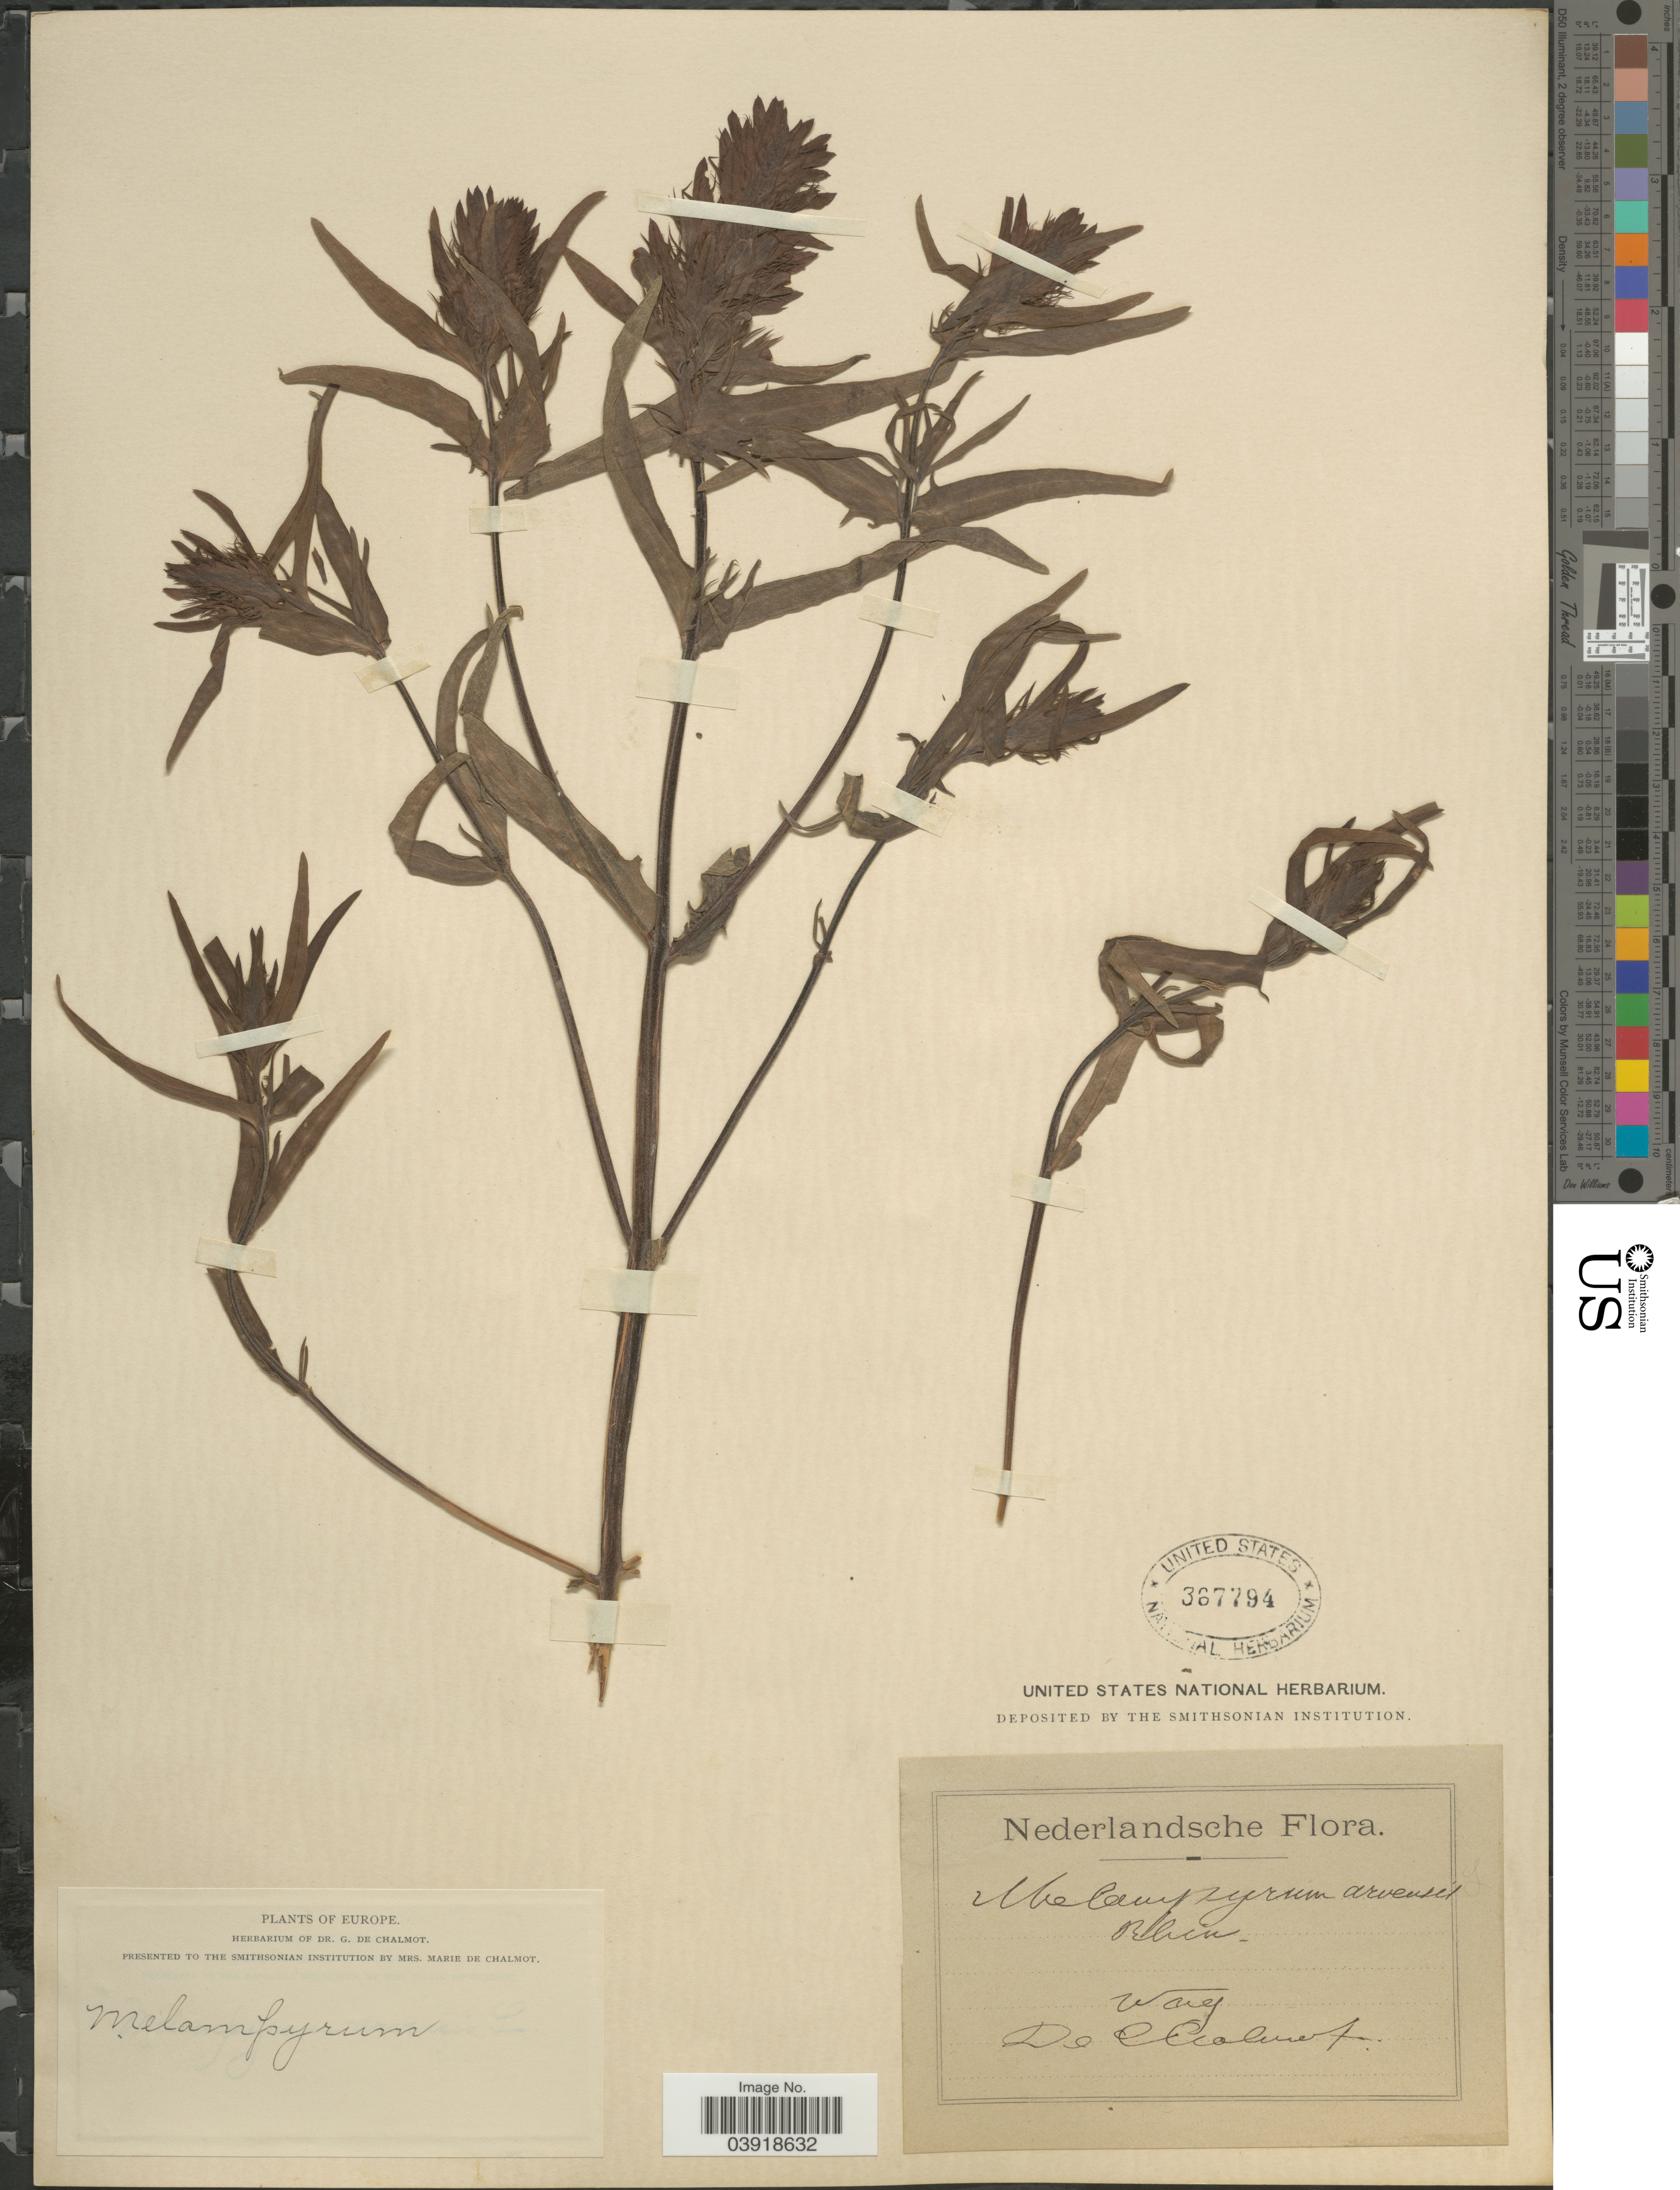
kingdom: Plantae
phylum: Tracheophyta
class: Magnoliopsida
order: Lamiales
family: Orobanchaceae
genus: Melampyrum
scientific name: Melampyrum arvense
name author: L.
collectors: G. de Chalmot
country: Netherlands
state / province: Gelderland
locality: Wag.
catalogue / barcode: US 367794